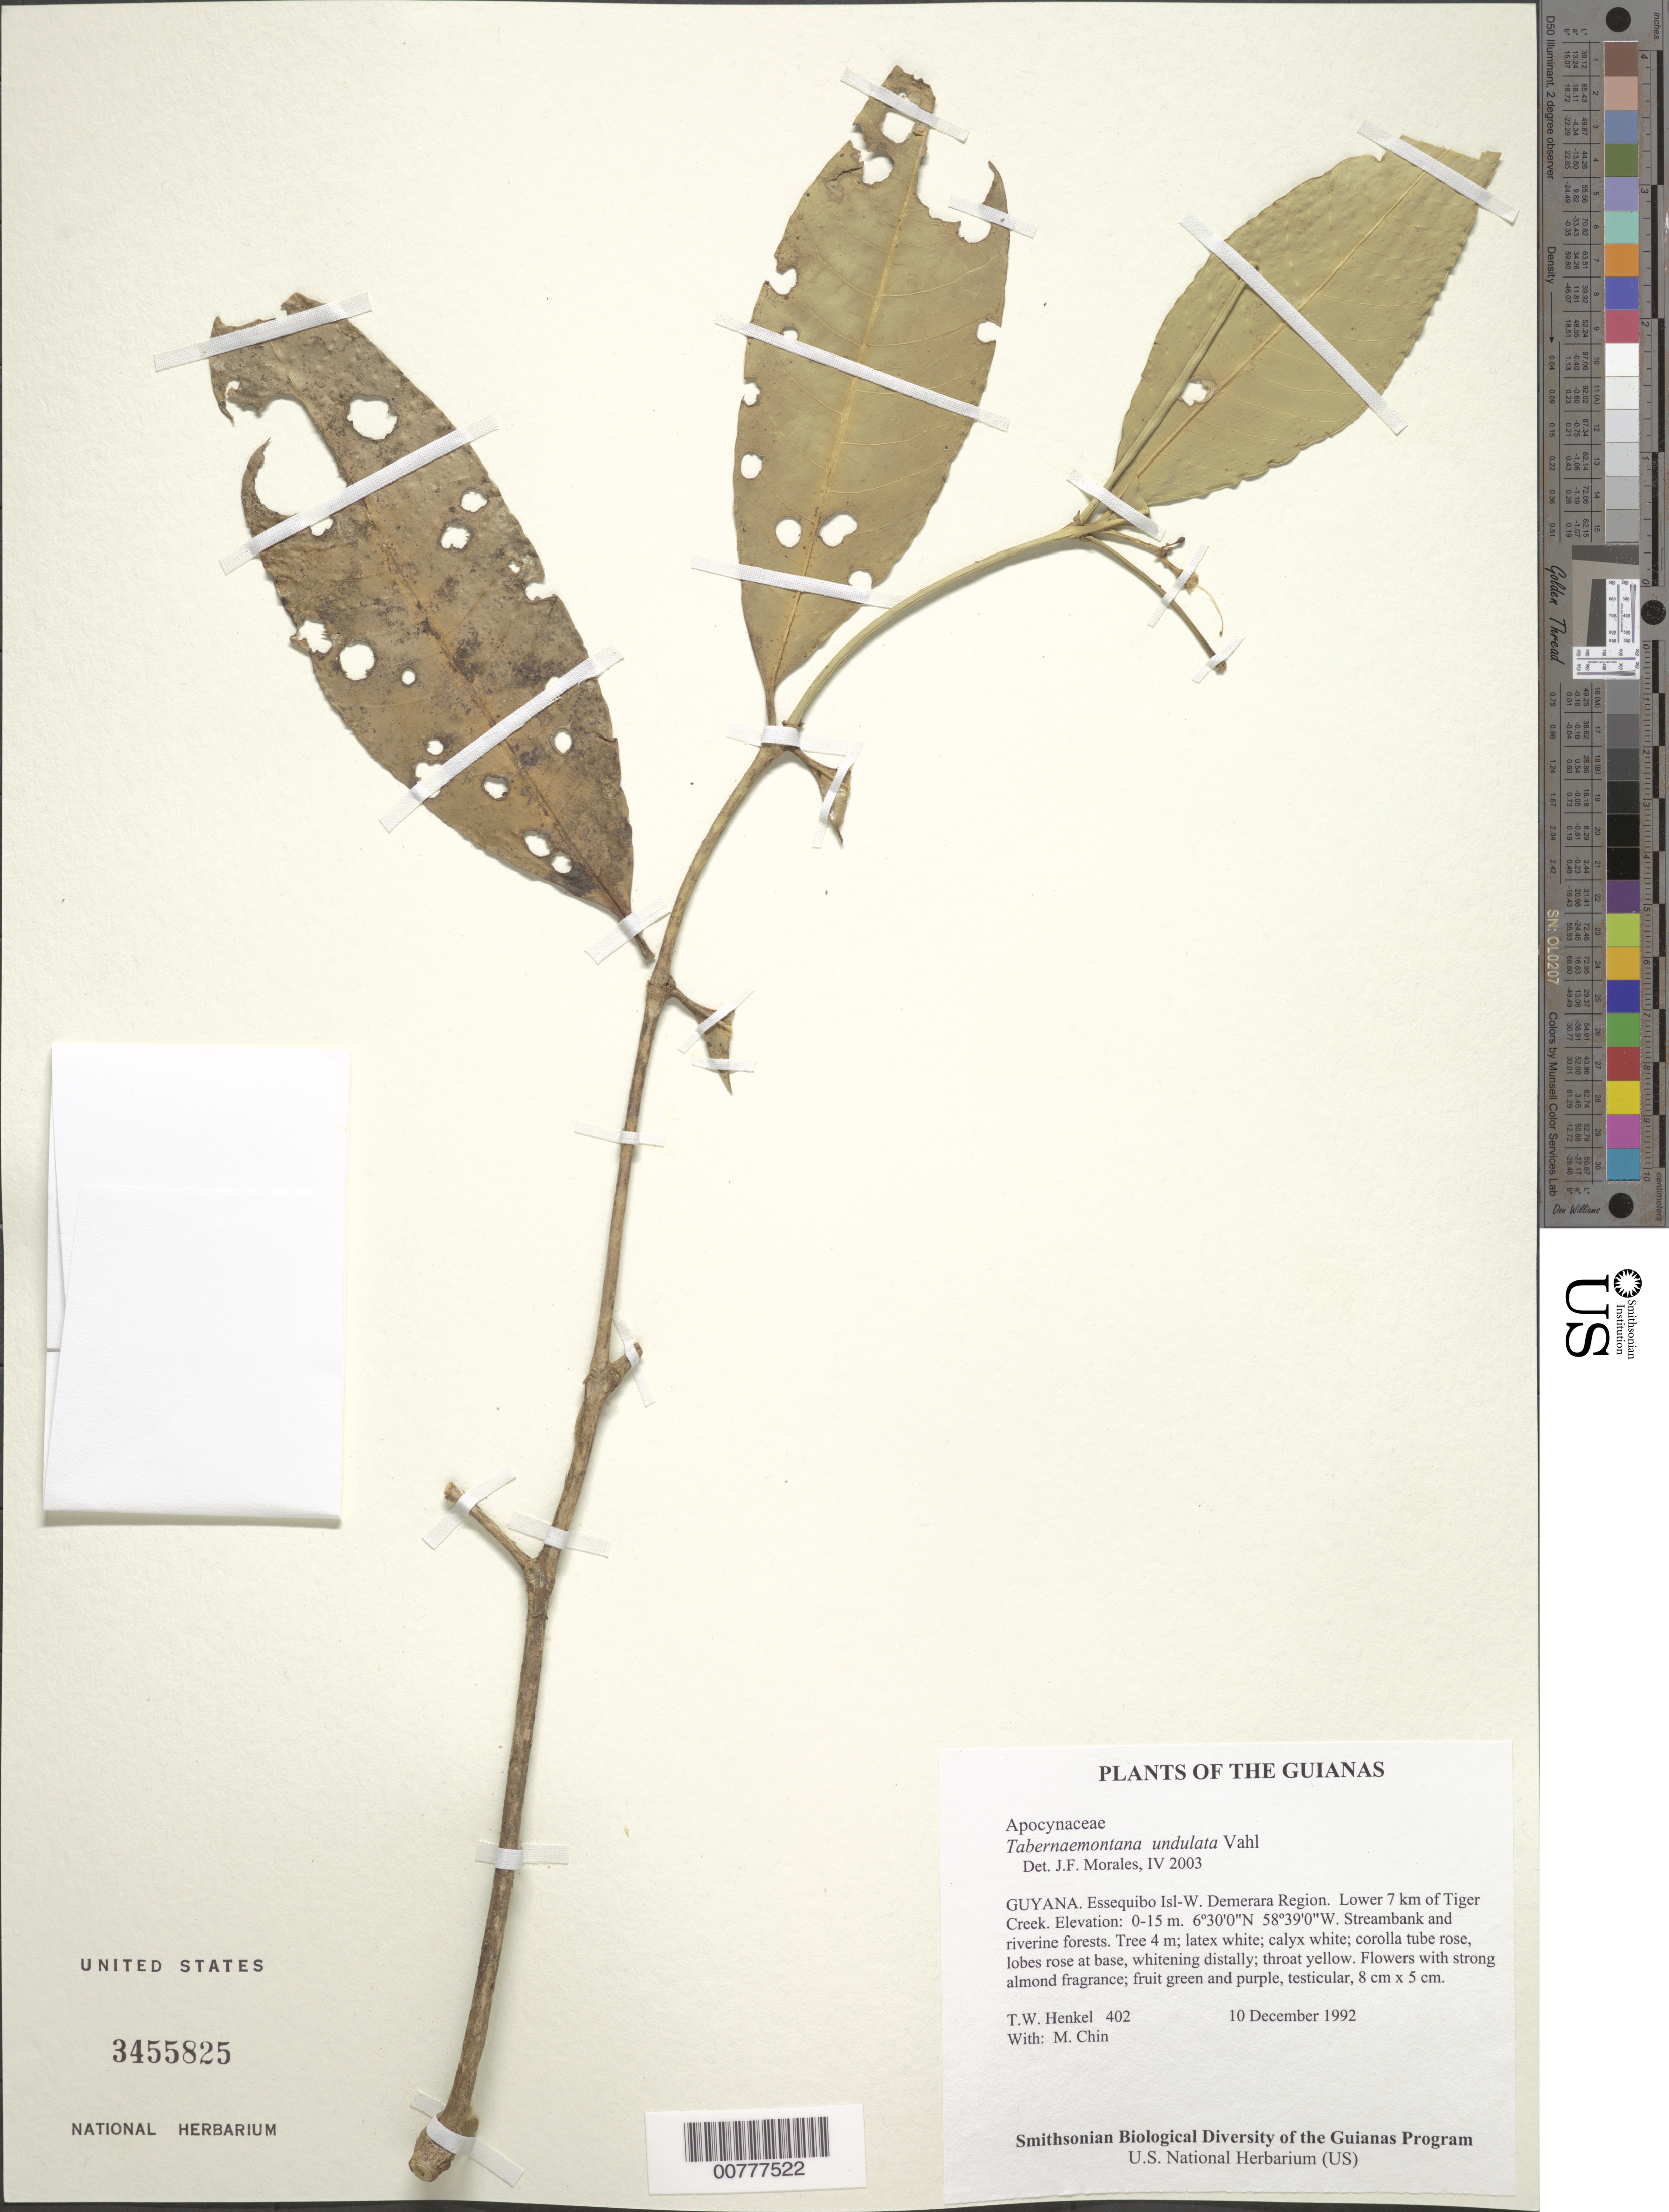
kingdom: Plantae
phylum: Tracheophyta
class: Magnoliopsida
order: Gentianales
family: Apocynaceae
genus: Tabernaemontana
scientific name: Tabernaemontana undulata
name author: Vahl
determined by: Morales, J. F.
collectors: T. Henkel & M. Chin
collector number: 402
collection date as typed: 10 December 1992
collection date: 1992-12-10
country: Guyana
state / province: Essequibo Isl-W. Demerara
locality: Lower 7 km of Tiger Creek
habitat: Streambank and riverine forests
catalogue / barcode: US 3455825